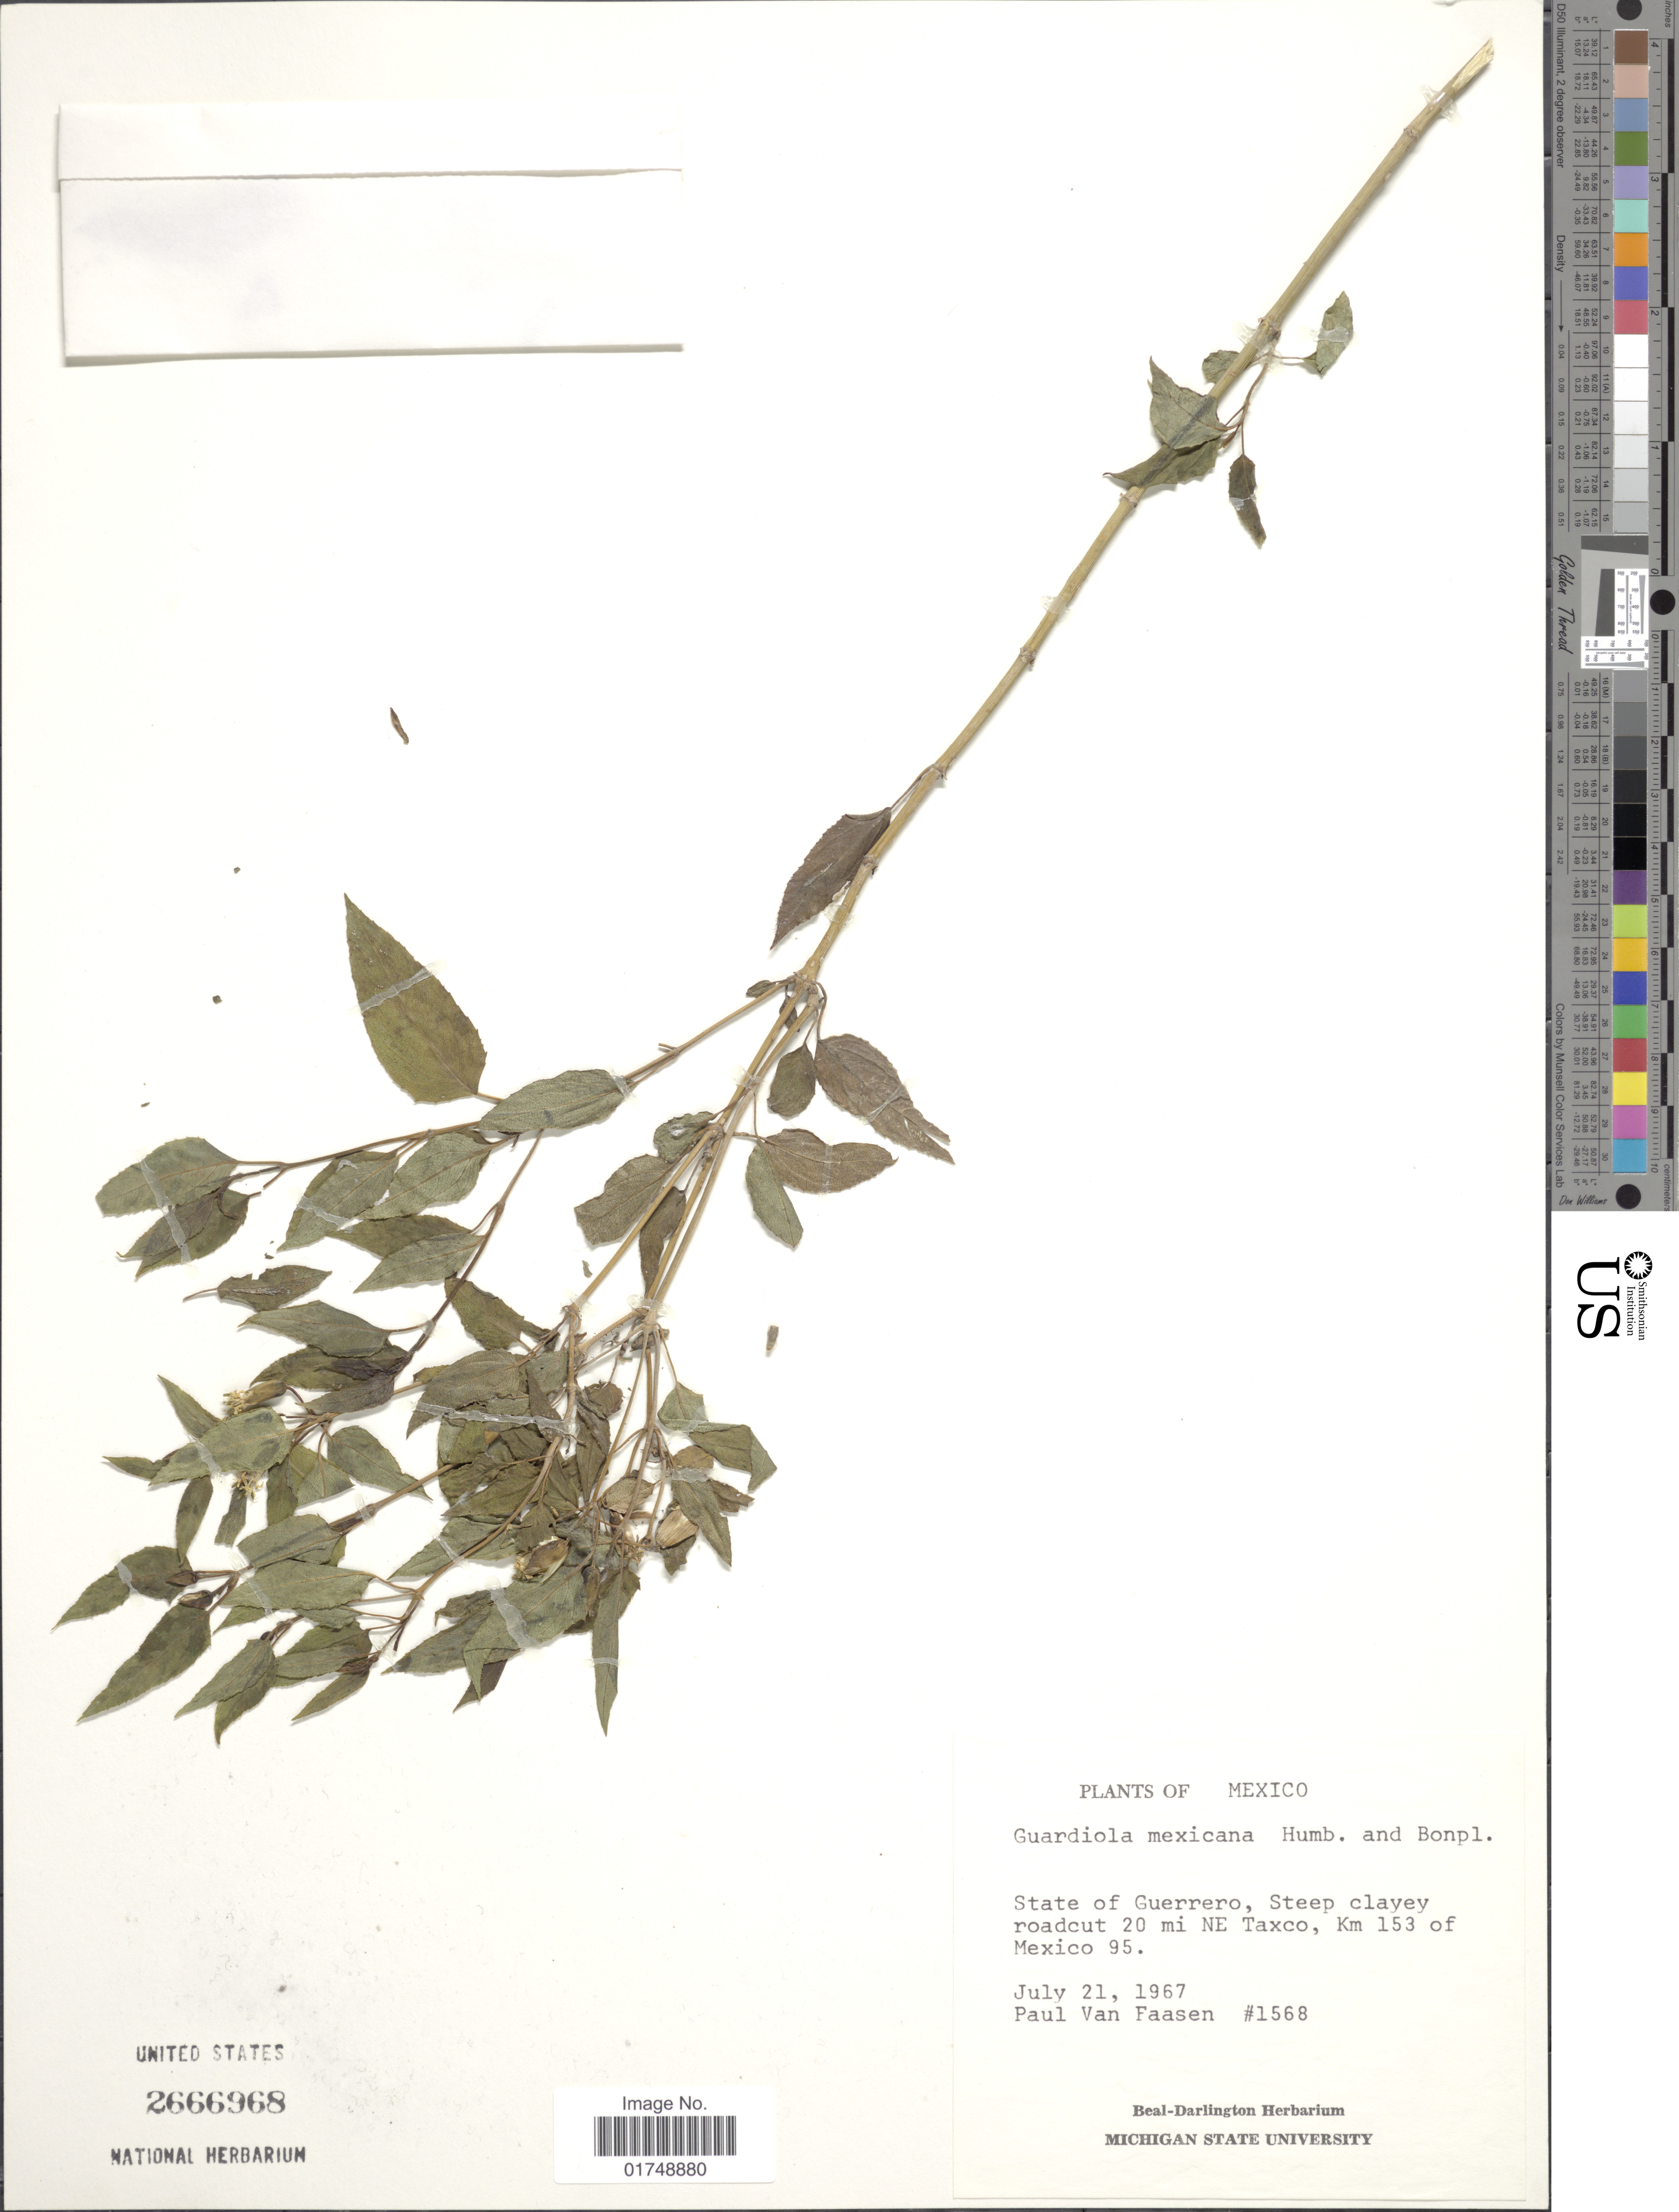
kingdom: Plantae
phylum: Tracheophyta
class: Magnoliopsida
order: Asterales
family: Asteraceae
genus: Guardiola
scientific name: Guardiola mexicana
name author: Humb. & Bonpl.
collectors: P. Van Faasen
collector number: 1568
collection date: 1967-07-21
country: Mexico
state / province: Guerrero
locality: Steep clayey roadcut 20 mi NE Taxco, Km 153 of Mexico 95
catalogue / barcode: US 2666968